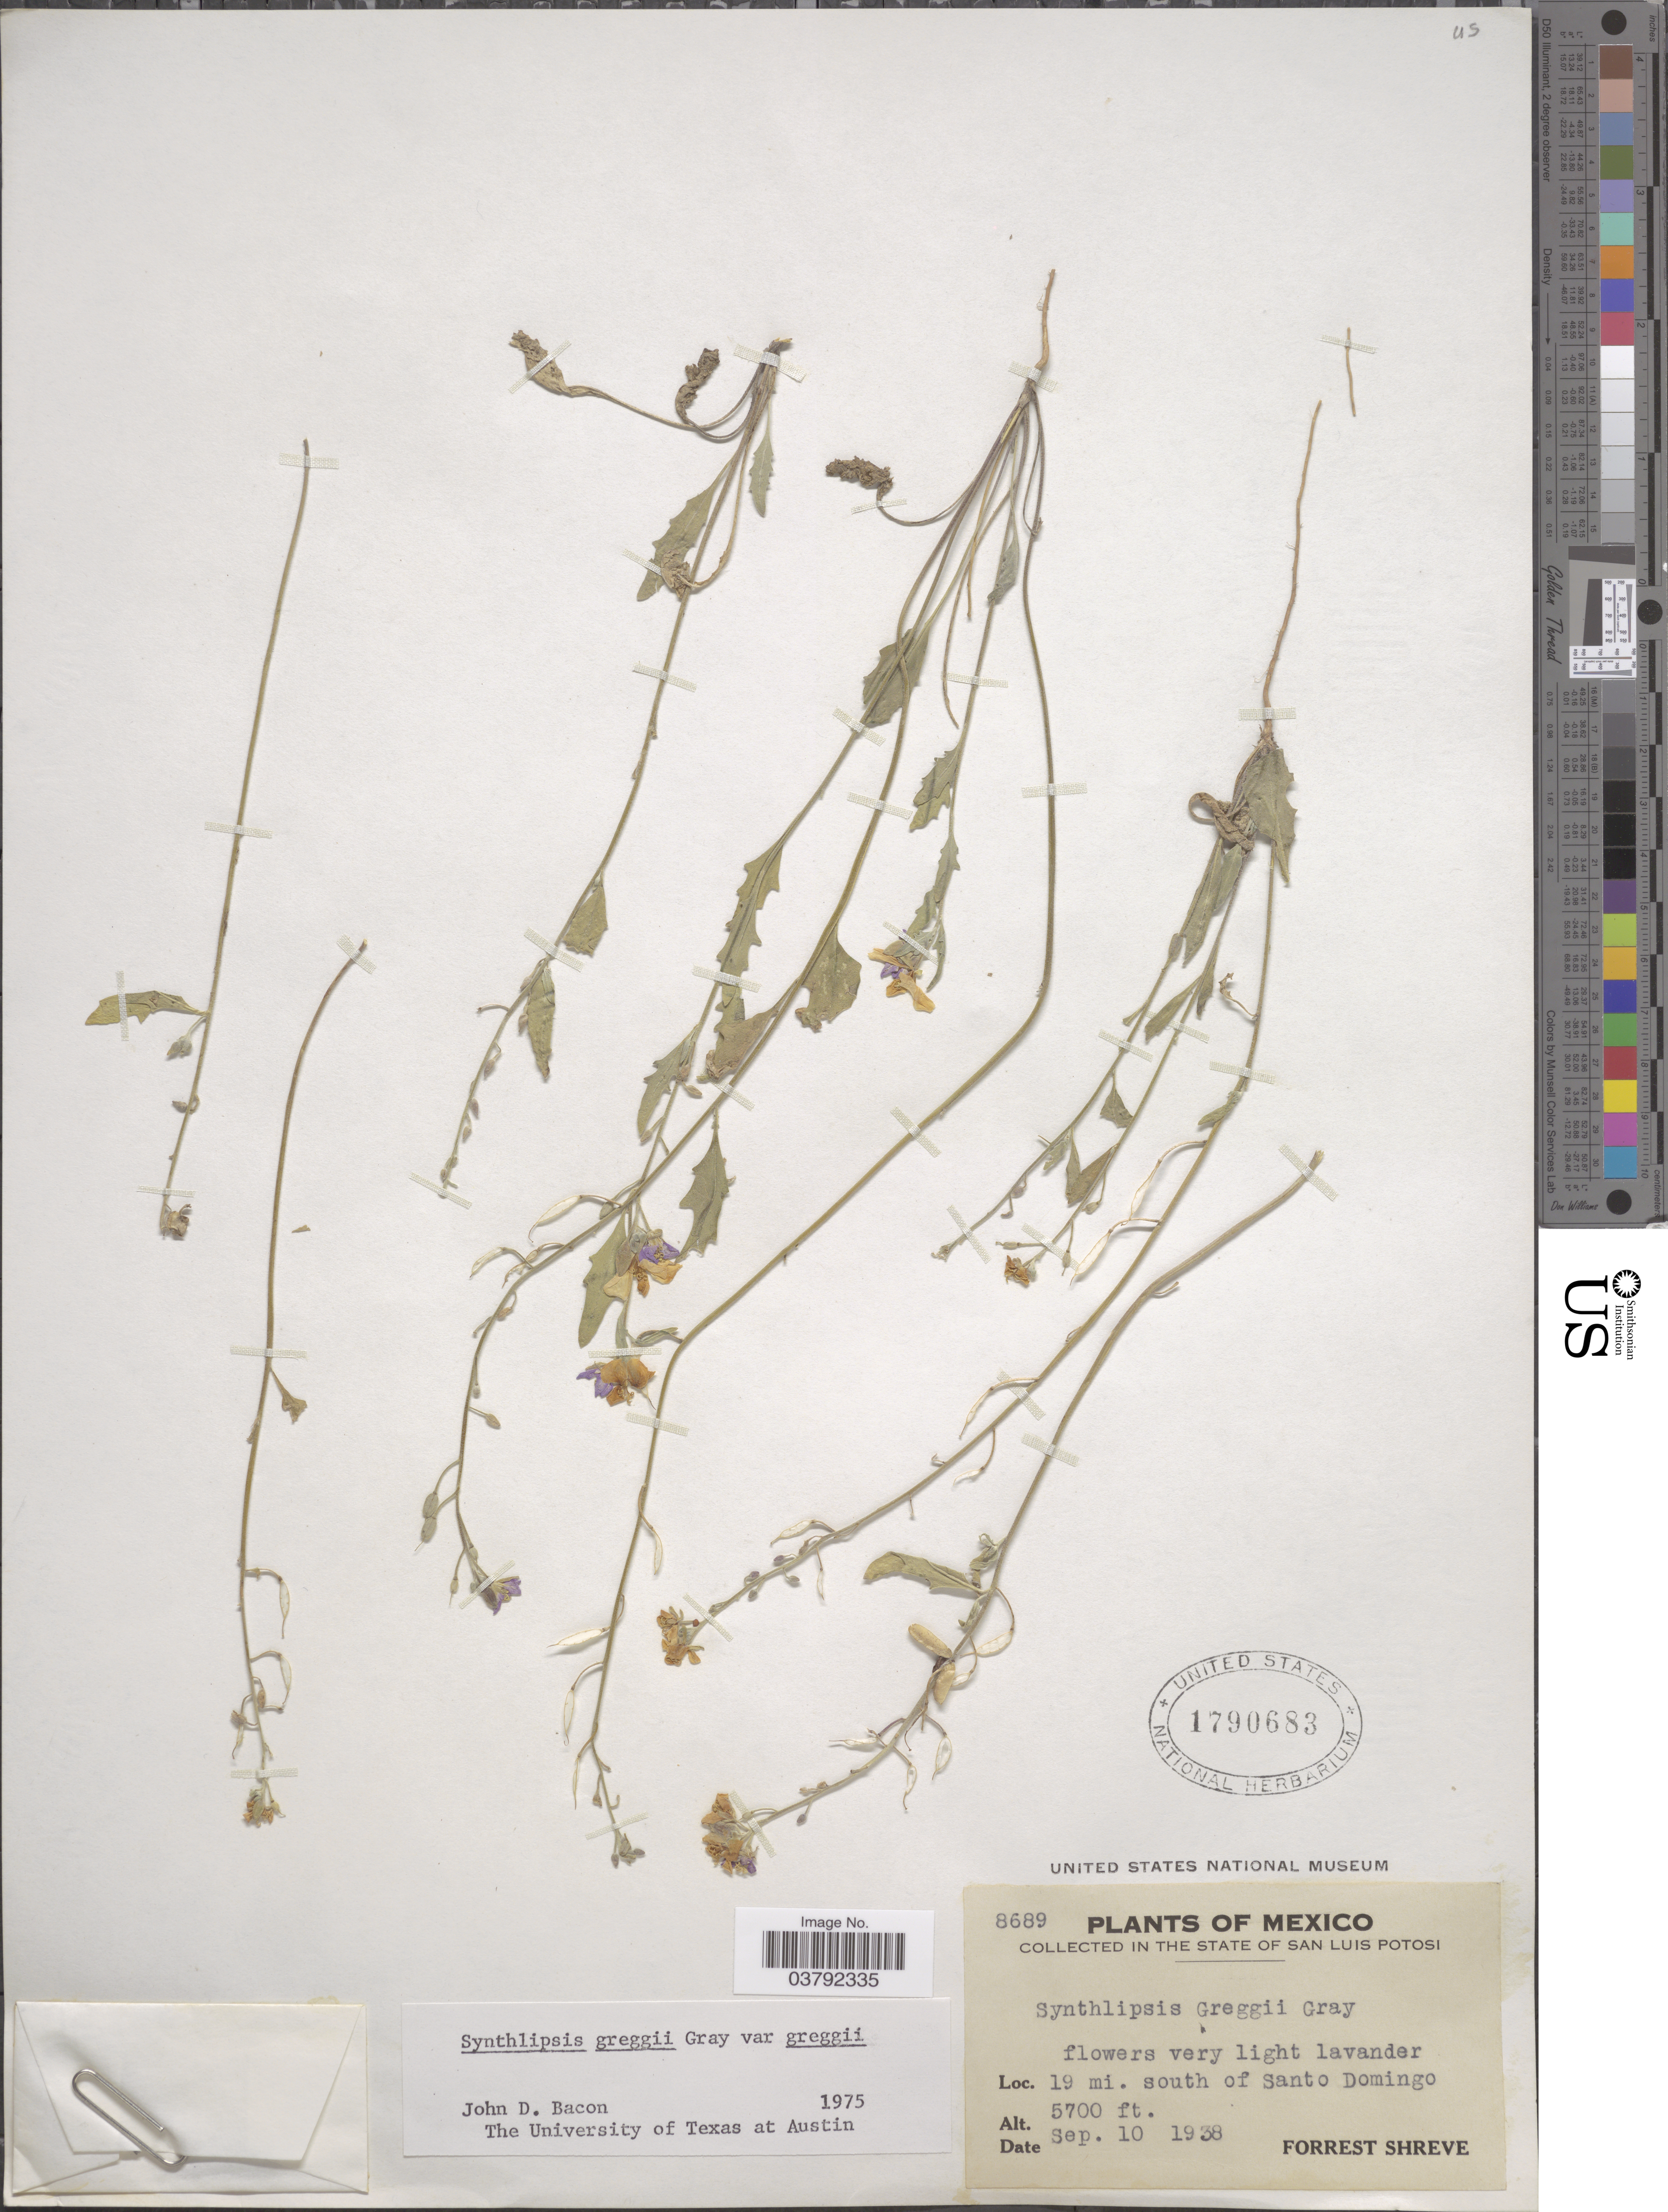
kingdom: Plantae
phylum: Tracheophyta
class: Magnoliopsida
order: Brassicales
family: Brassicaceae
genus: Synthlipsis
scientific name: Synthlipsis greggii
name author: A. Gray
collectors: F. Shreve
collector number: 8689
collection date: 1938-09-10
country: Mexico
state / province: San Luis Potosí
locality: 19 mi. south of Santo Domingo.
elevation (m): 1737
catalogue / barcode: US 1790683